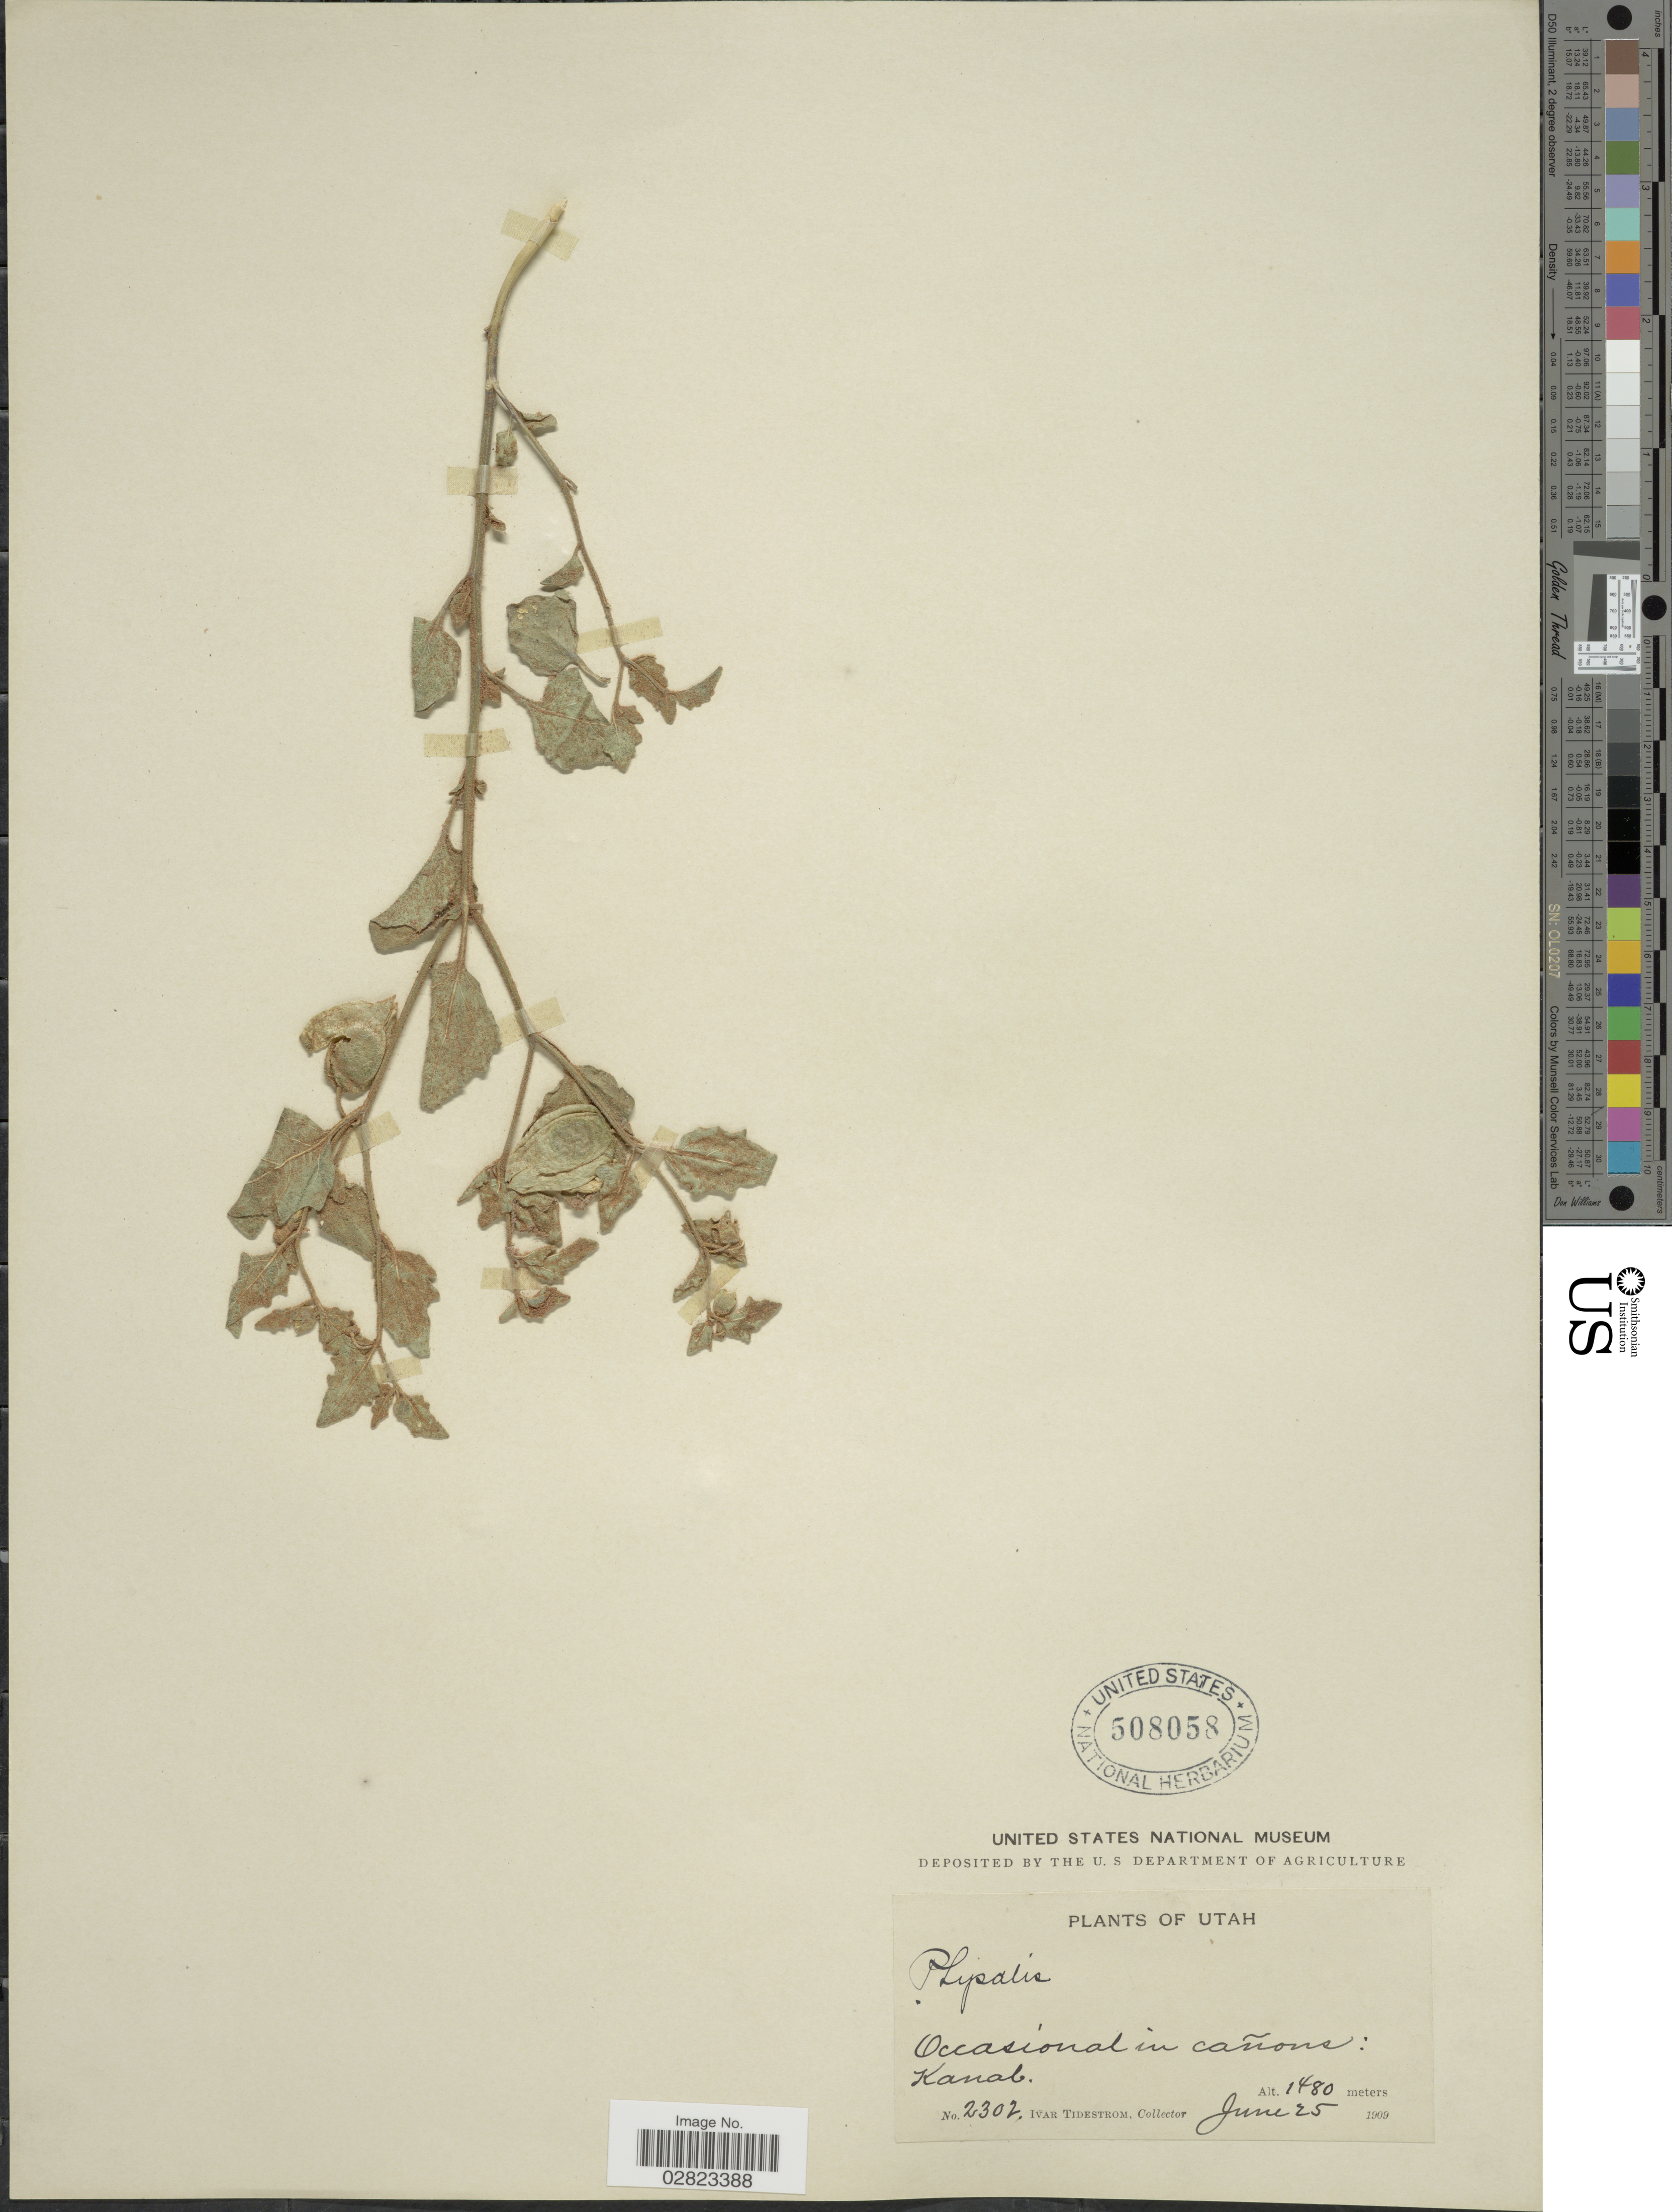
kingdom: Plantae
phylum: Tracheophyta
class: Magnoliopsida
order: Solanales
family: Solanaceae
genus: Physalis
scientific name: Physalis hederifolia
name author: A. Gray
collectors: I. F. Tidestrom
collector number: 2302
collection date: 1909-06-25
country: United States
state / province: Utah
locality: Occasional in cañons: Kanab.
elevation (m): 1480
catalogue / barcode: US 508058